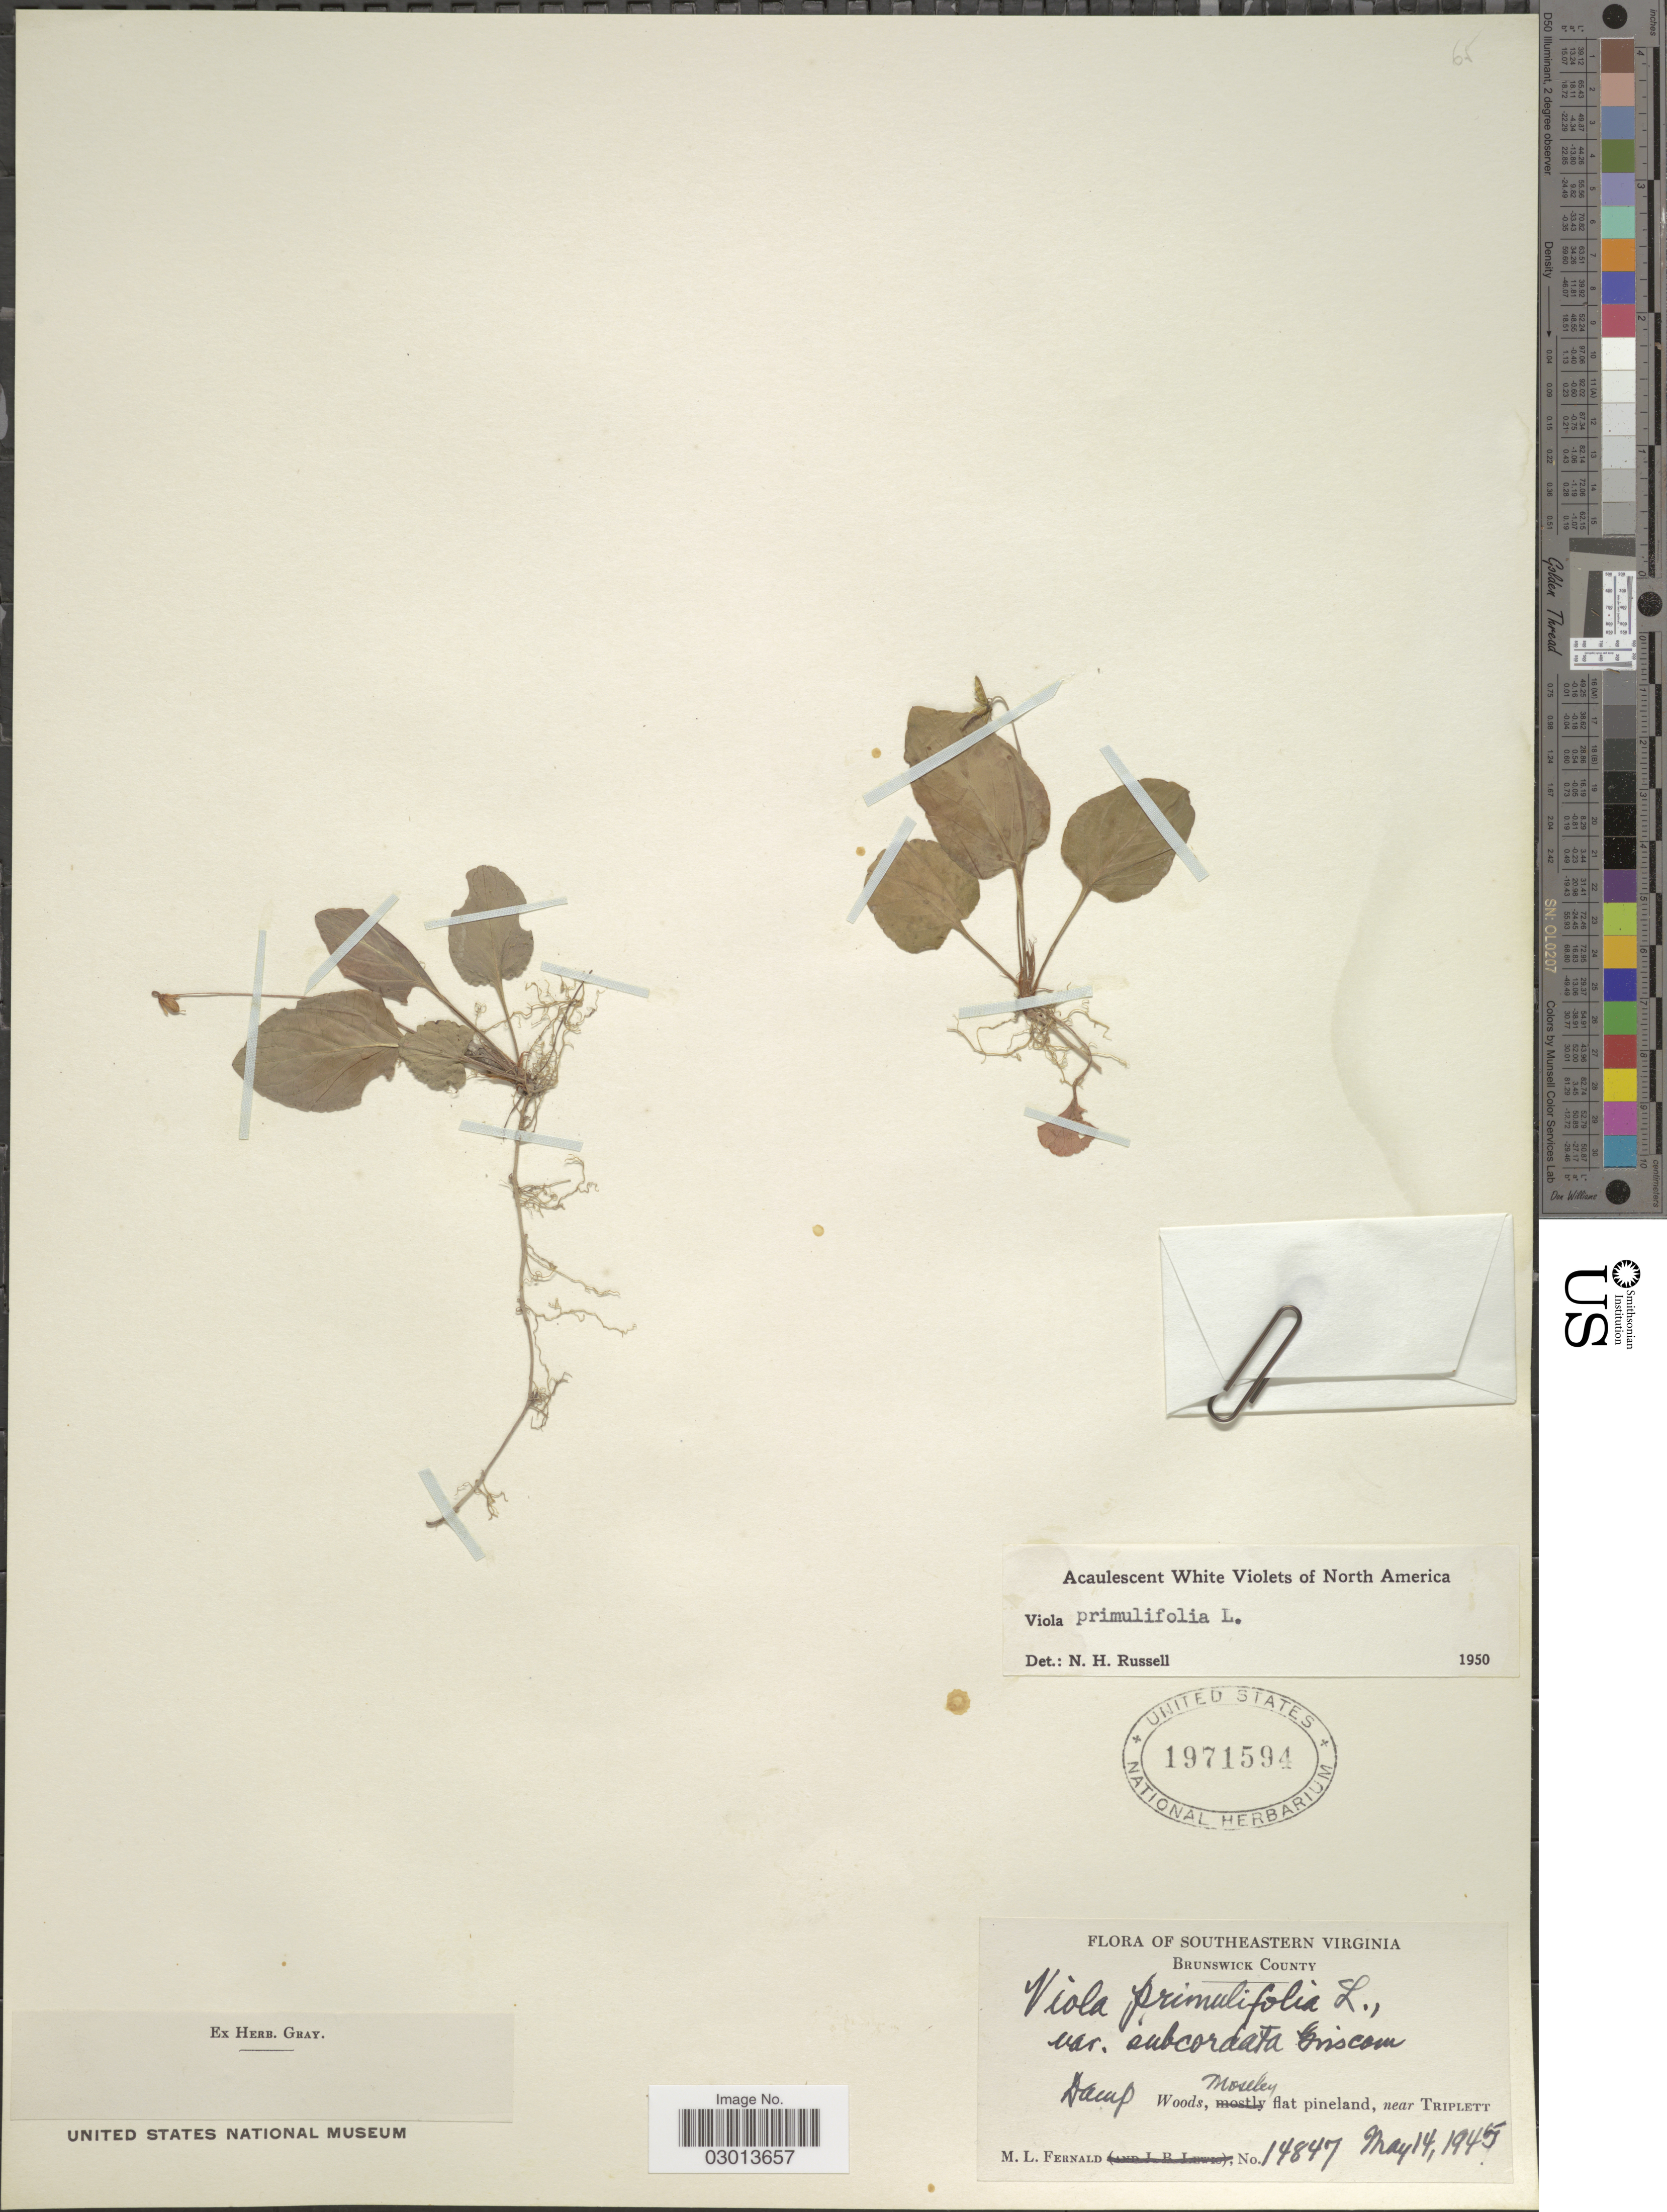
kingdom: Plantae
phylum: Tracheophyta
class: Magnoliopsida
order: Malpighiales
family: Violaceae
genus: Viola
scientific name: Viola primulifolia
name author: L.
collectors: M. L. Fernald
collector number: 14847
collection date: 1945-05-14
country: United States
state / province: Virginia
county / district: Brunswick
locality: Southeastern Virginia. Brunswick County. Near Triplett.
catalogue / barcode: US 1971594